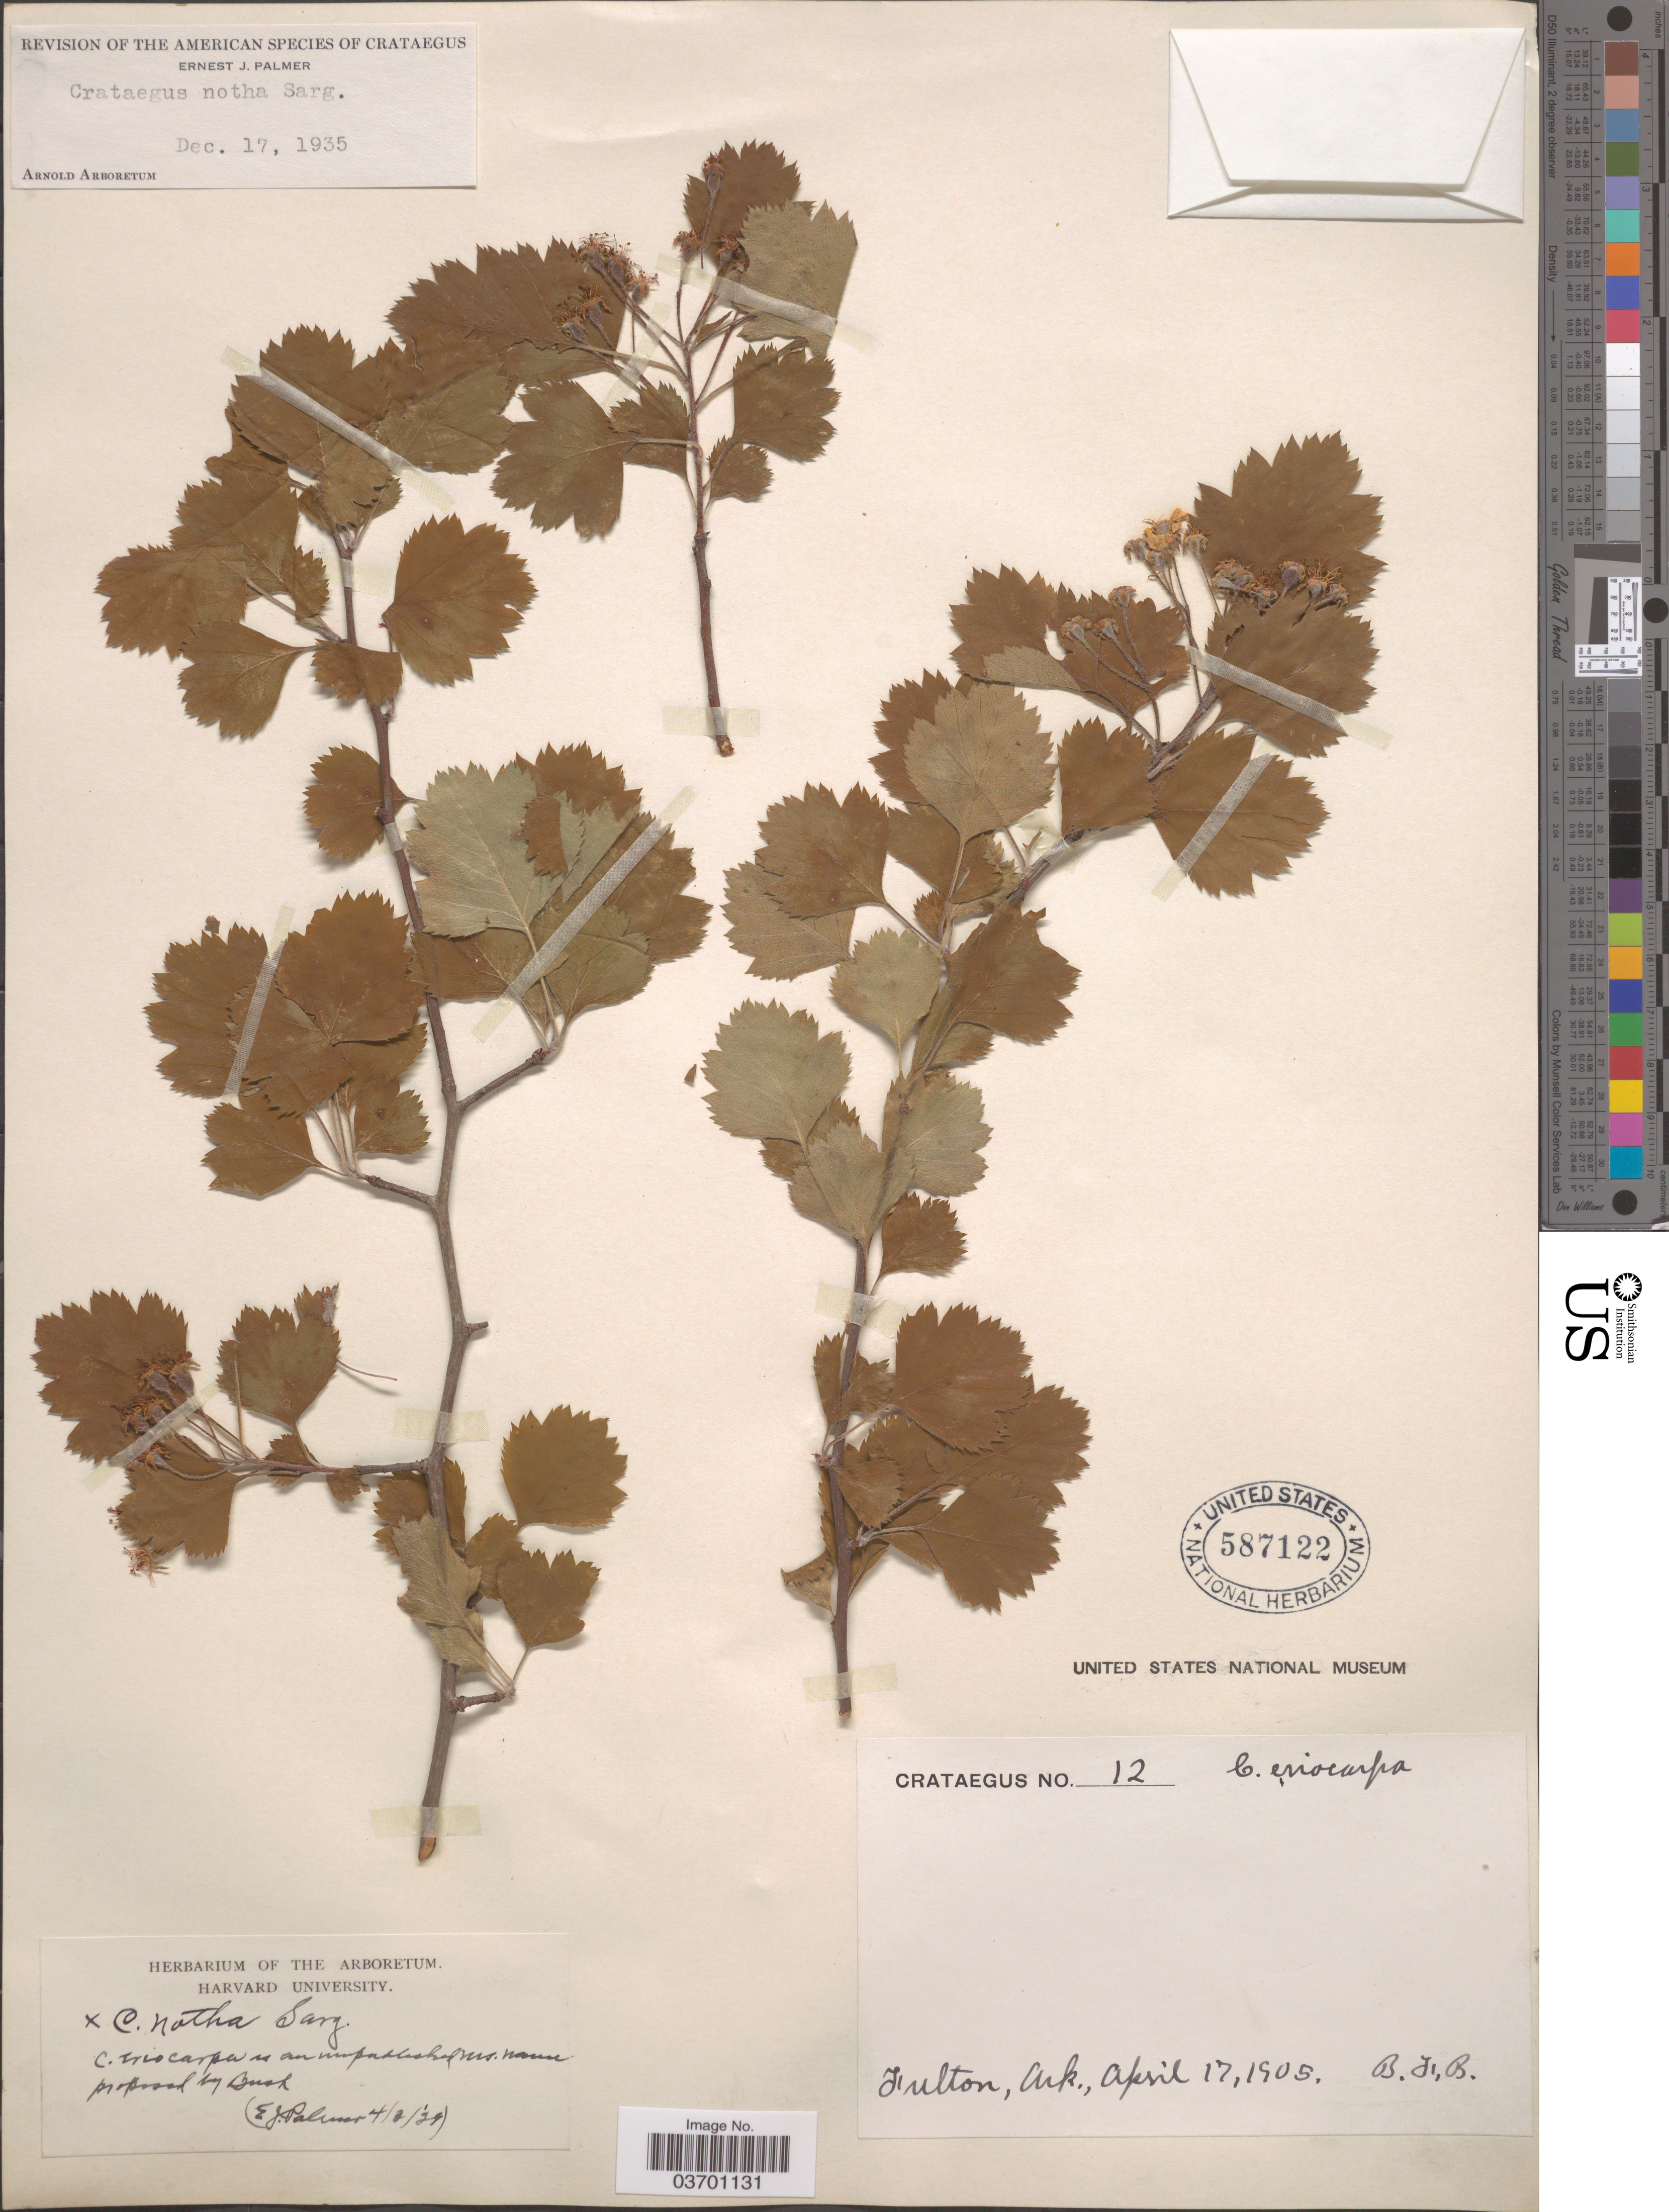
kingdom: Plantae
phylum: Tracheophyta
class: Magnoliopsida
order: Rosales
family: Rosaceae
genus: Crataegus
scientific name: Crataegus x notha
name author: Sarg.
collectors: E. J. Palmer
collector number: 12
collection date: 1905-04-17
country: United States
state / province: Arkansas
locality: Fulton.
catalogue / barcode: US 587122